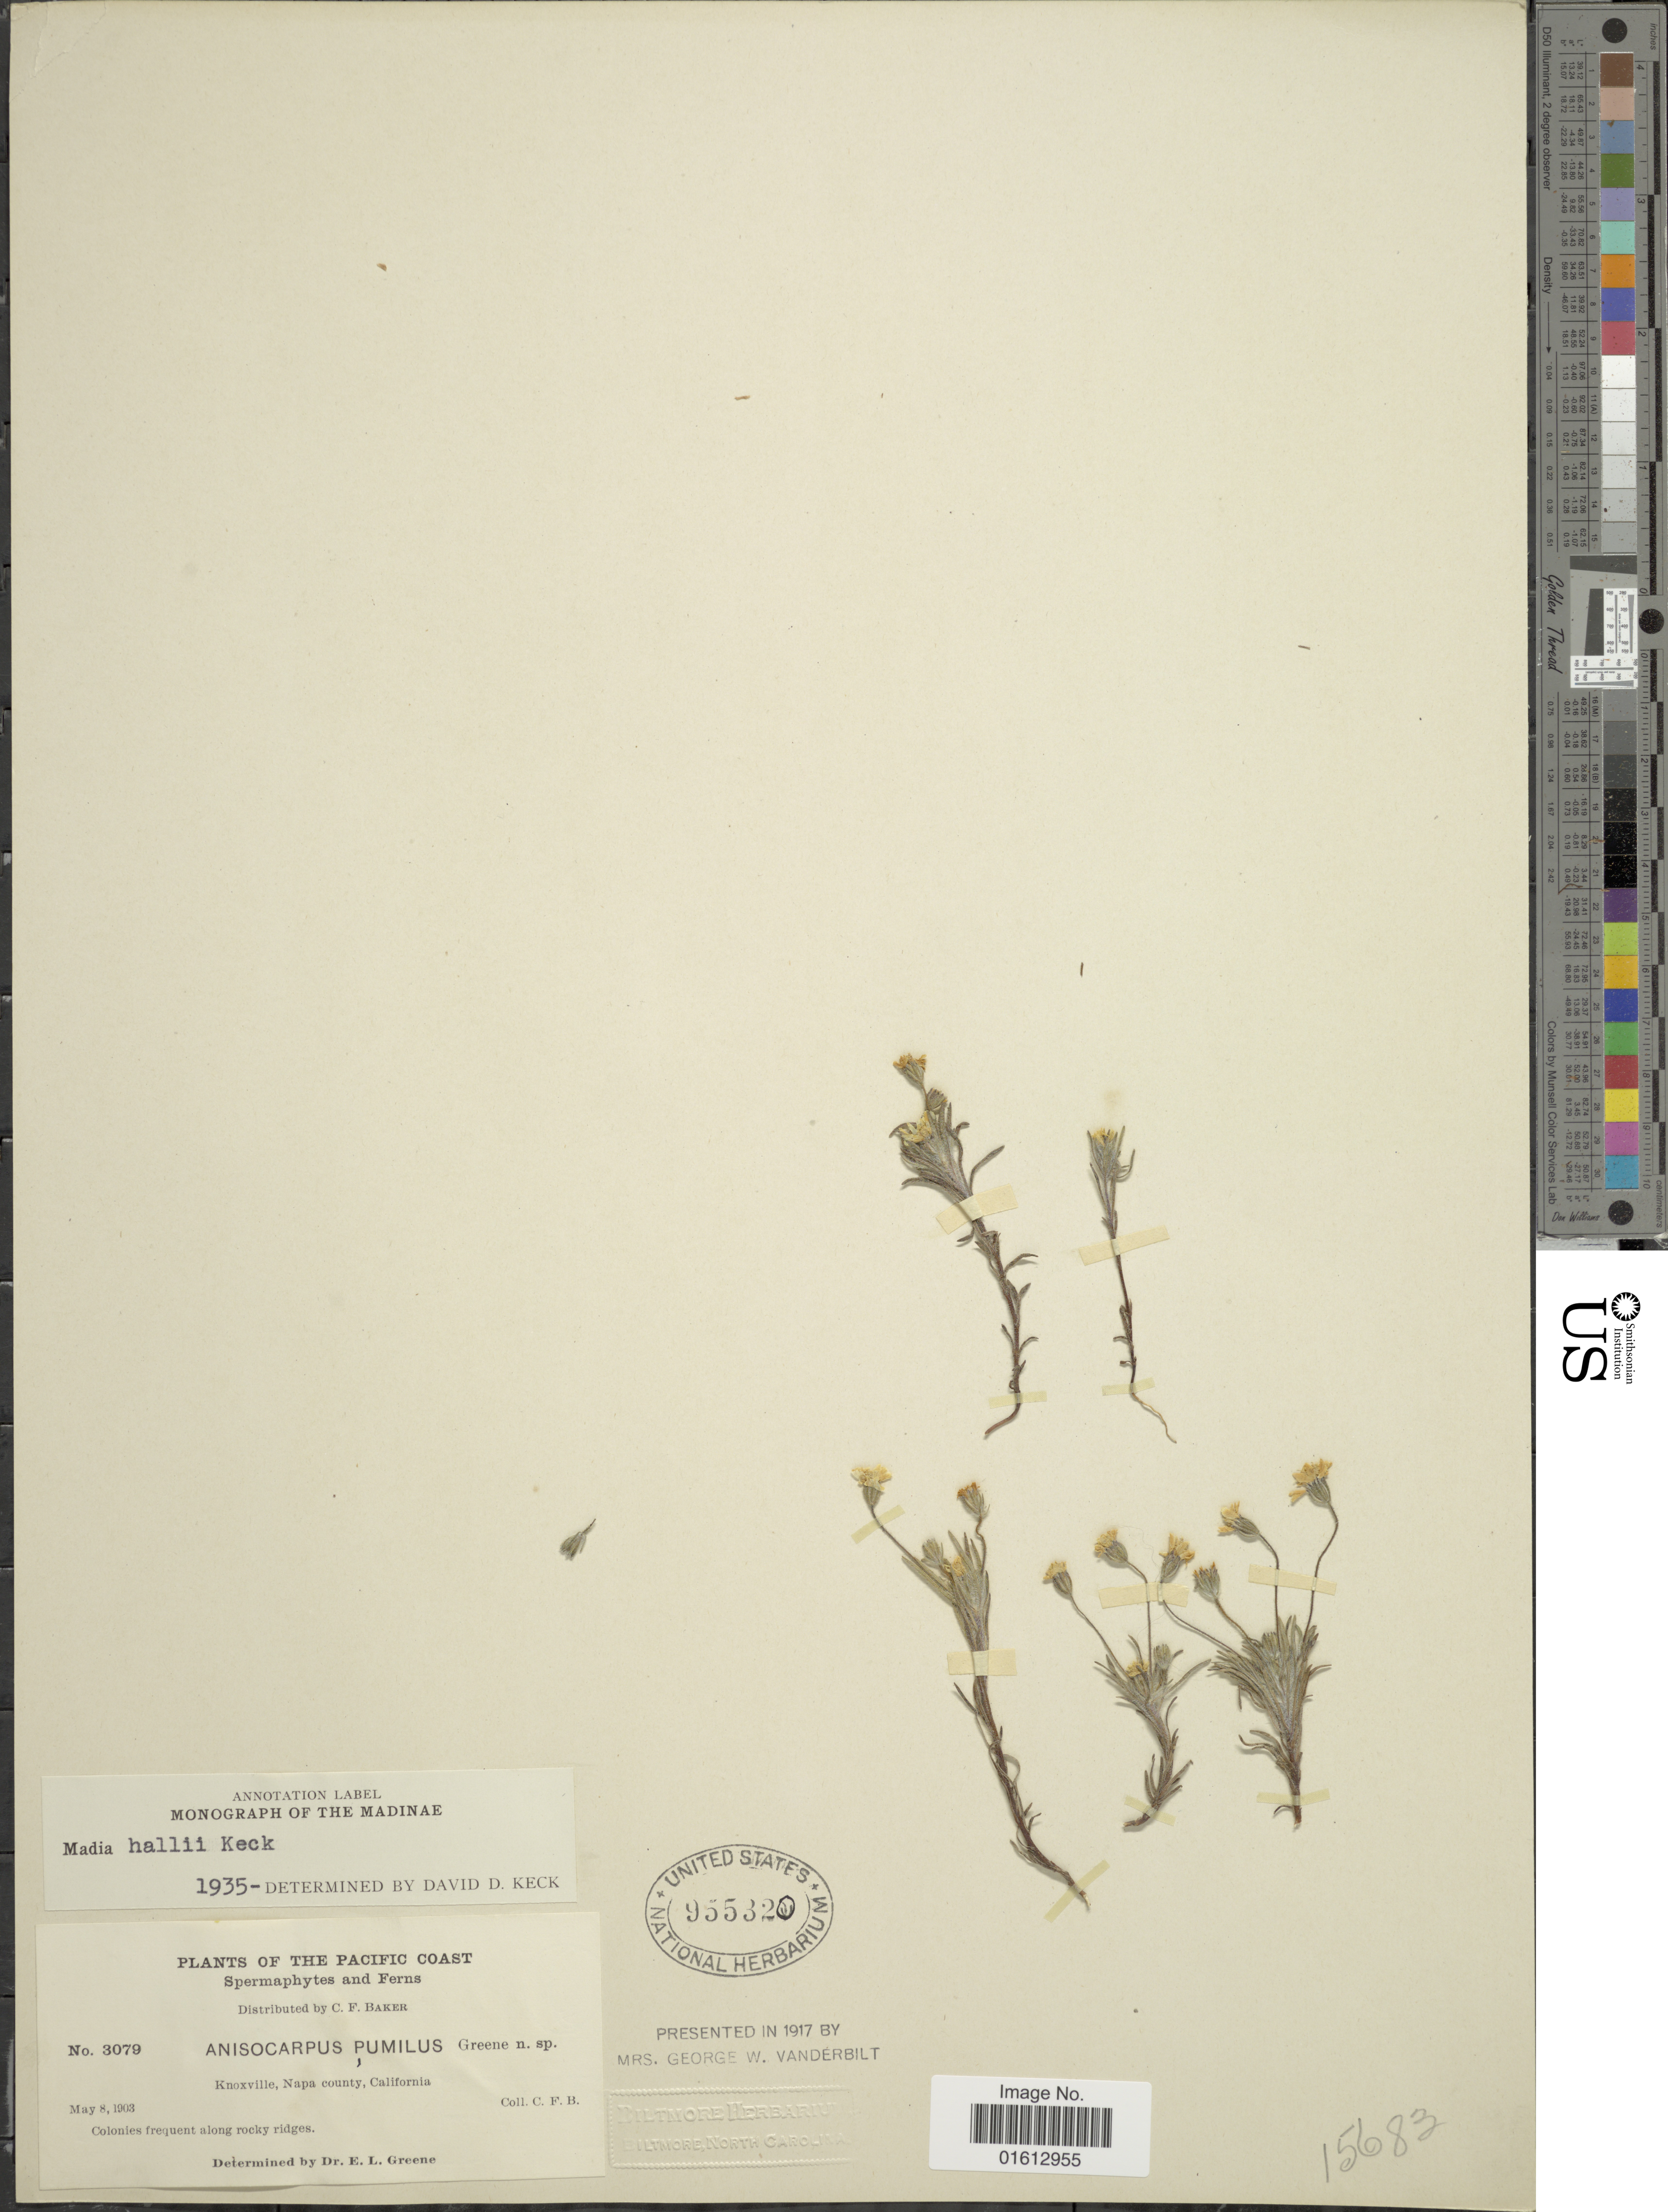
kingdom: Plantae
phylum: Tracheophyta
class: Magnoliopsida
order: Asterales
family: Asteraceae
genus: Madia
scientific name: Madia hallii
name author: D.D. Keck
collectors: C. F. Baker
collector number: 3079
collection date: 1903-05-08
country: United States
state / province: California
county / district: Napa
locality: California, The Pacific Coast, Knoxville, Napa county, Colonies frequent along rocky ridges.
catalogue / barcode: US 955320